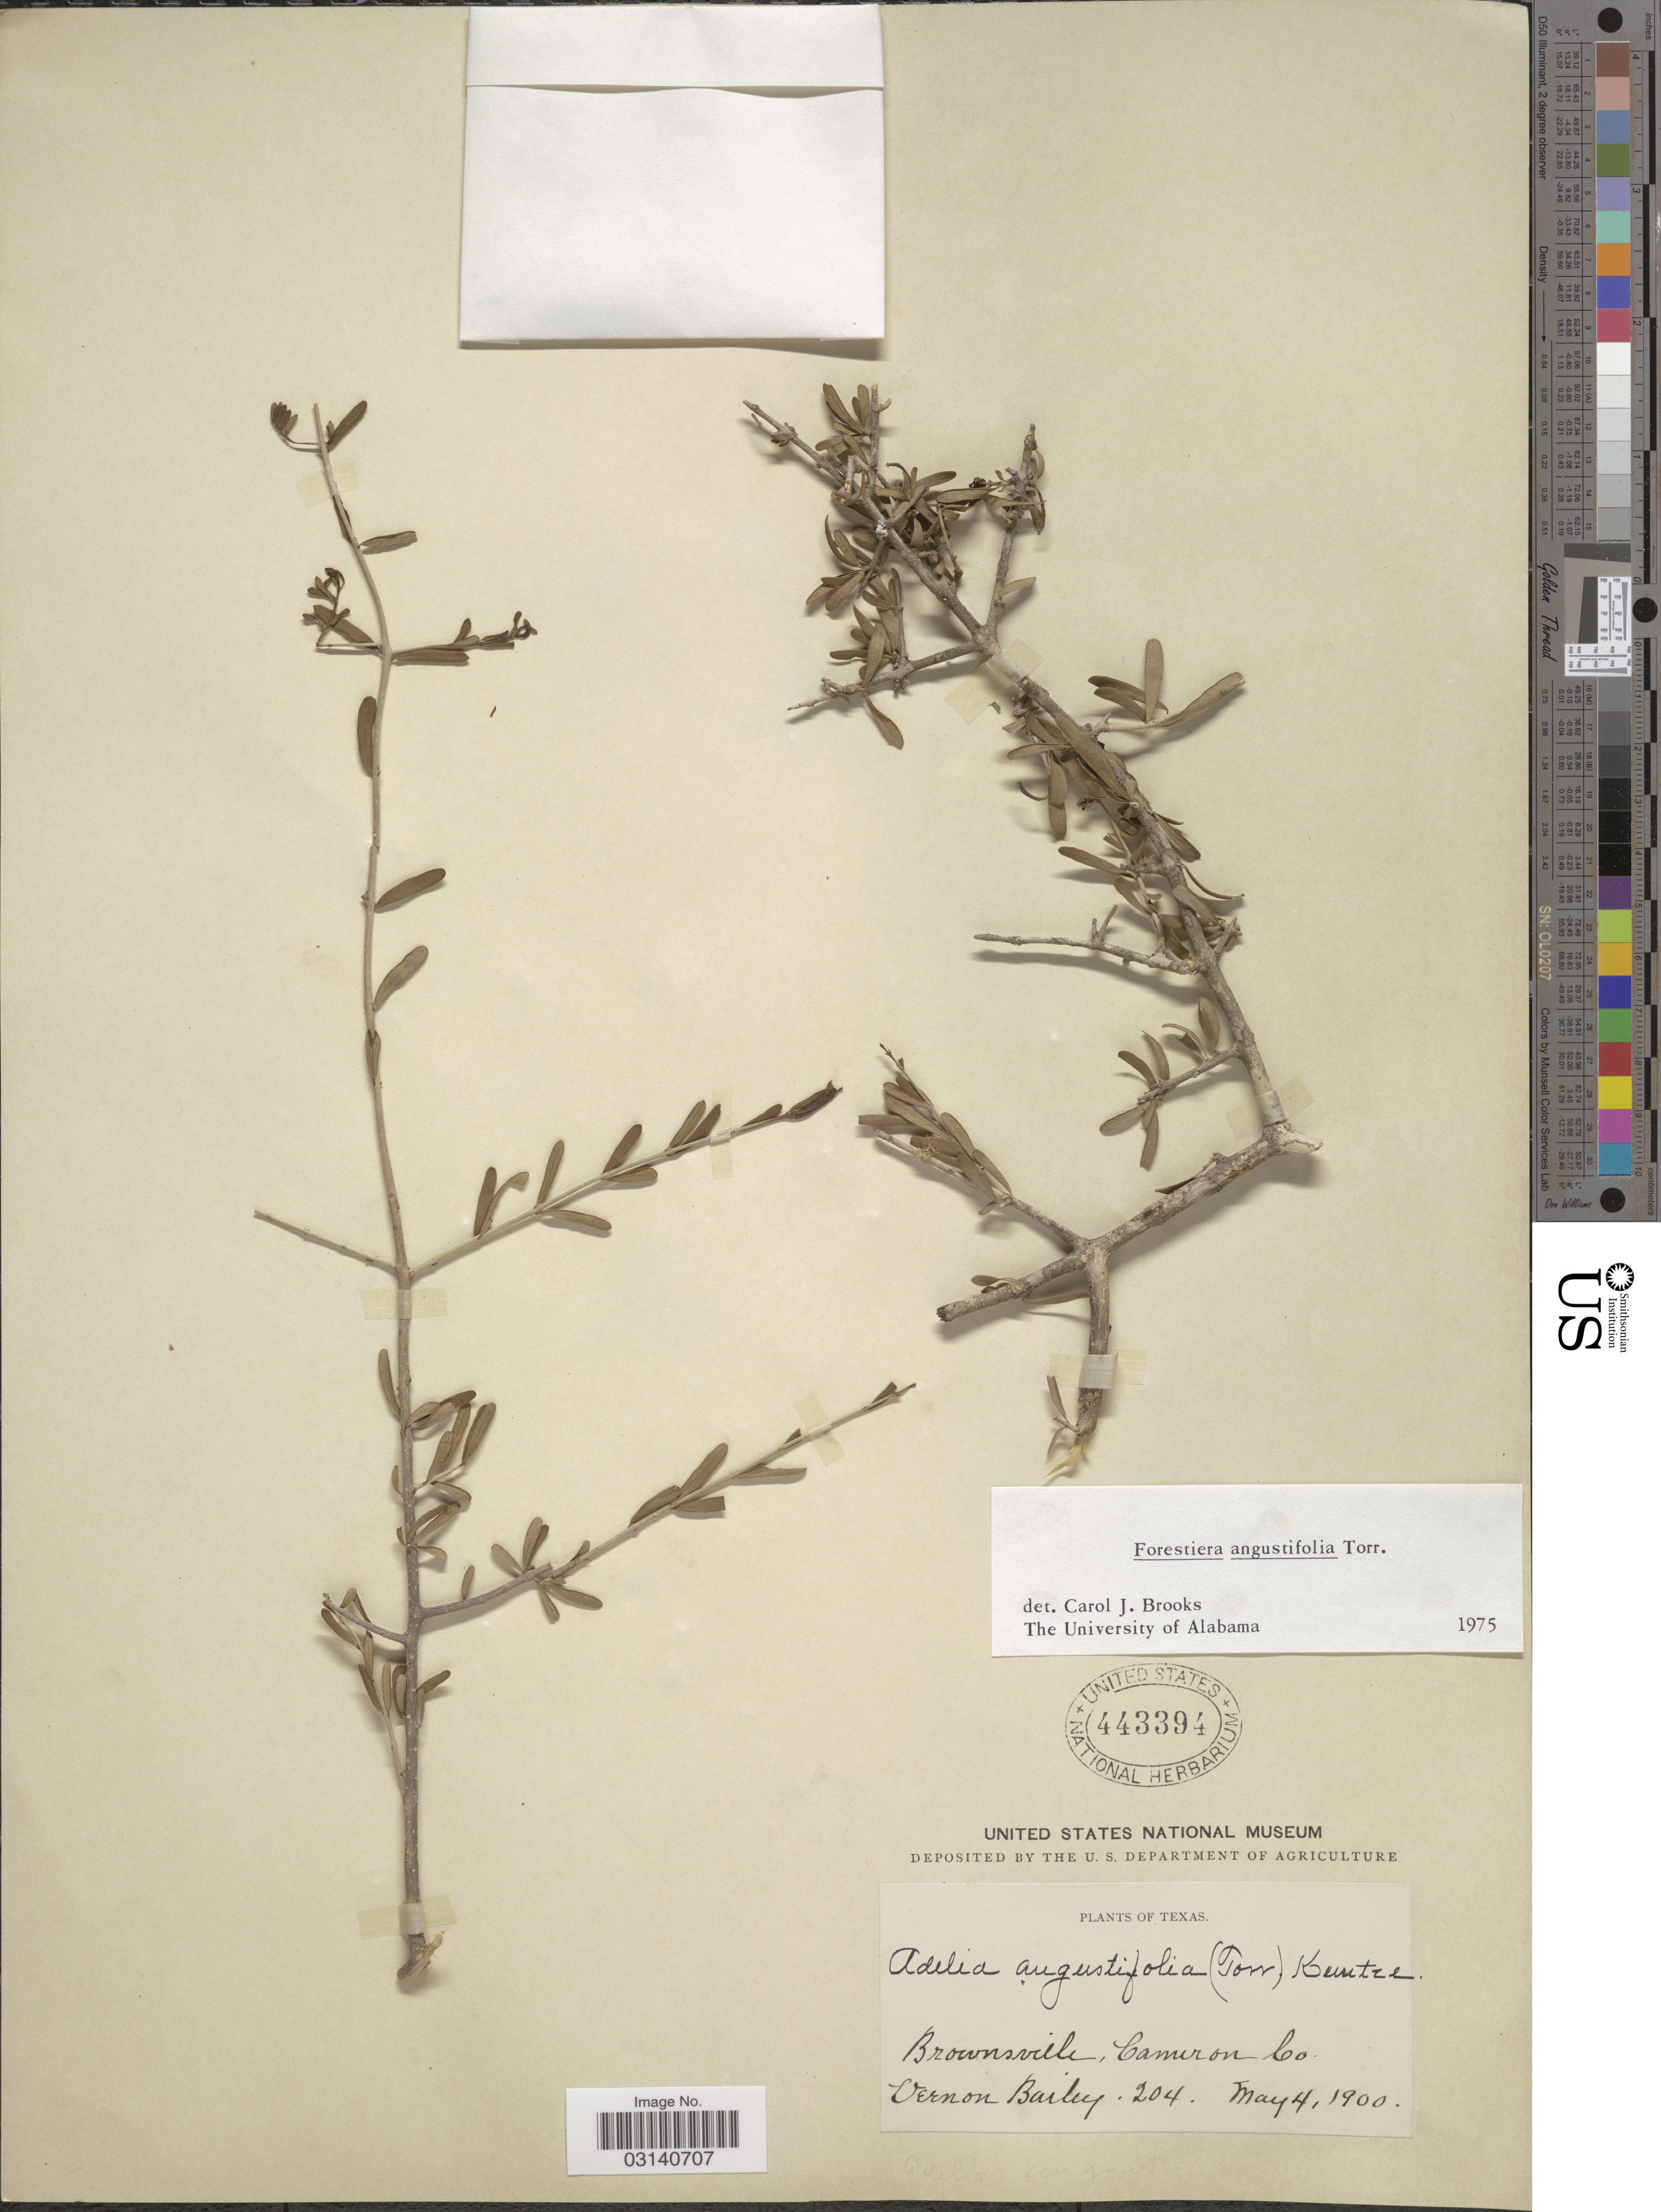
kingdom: Plantae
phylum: Tracheophyta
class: Magnoliopsida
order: Lamiales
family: Oleaceae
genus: Forestiera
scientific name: Forestiera angustifolia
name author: Torr.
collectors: V. O. Bailey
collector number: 204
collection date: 1900-05-04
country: United States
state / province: Texas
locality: Brownsville, Cameron Co.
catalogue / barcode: US 443394